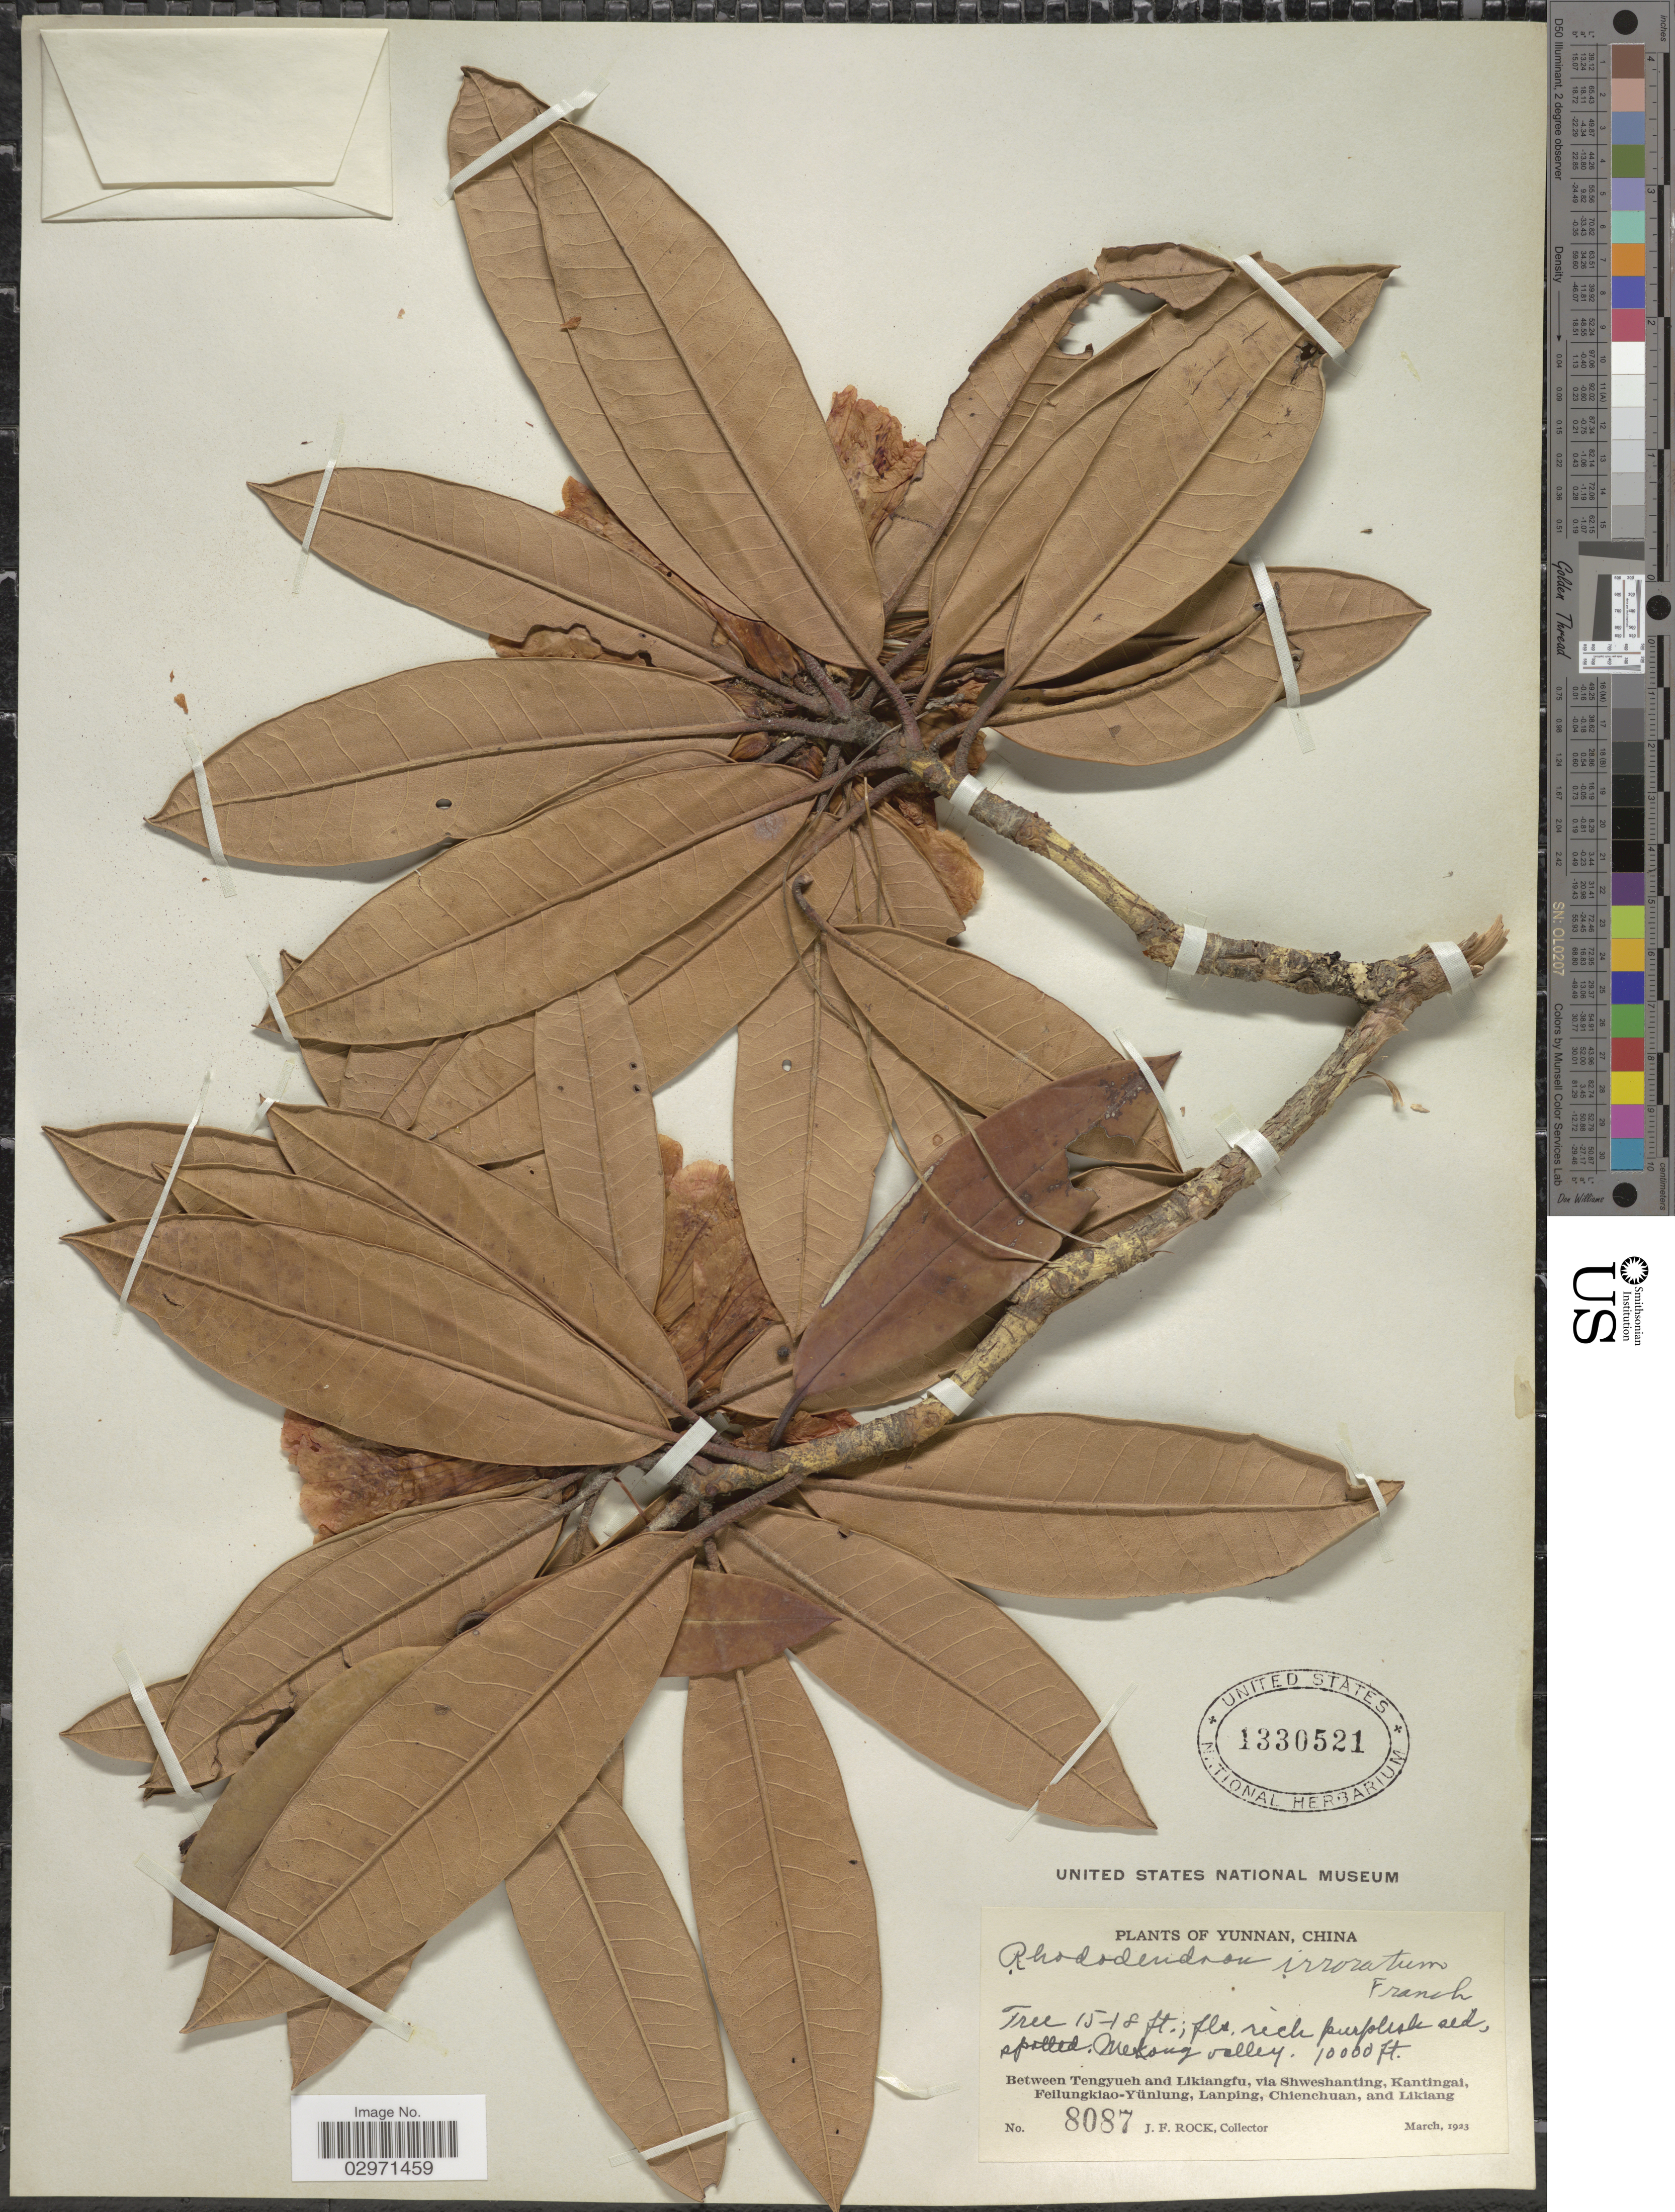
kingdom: Plantae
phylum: Tracheophyta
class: Magnoliopsida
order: Ericales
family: Ericaceae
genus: Rhododendron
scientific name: Rhododendron irroratum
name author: Franch.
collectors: J. Rock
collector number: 8087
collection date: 1923-03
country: China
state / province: Yunnan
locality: Between Tengyueh and Likiangfu, via Shweshanting, Kantingai, Feilungkiao-Yünlung, Lanping, Chienchuan, and Likiang. Mekong valley.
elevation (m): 3048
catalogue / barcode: US 1330521